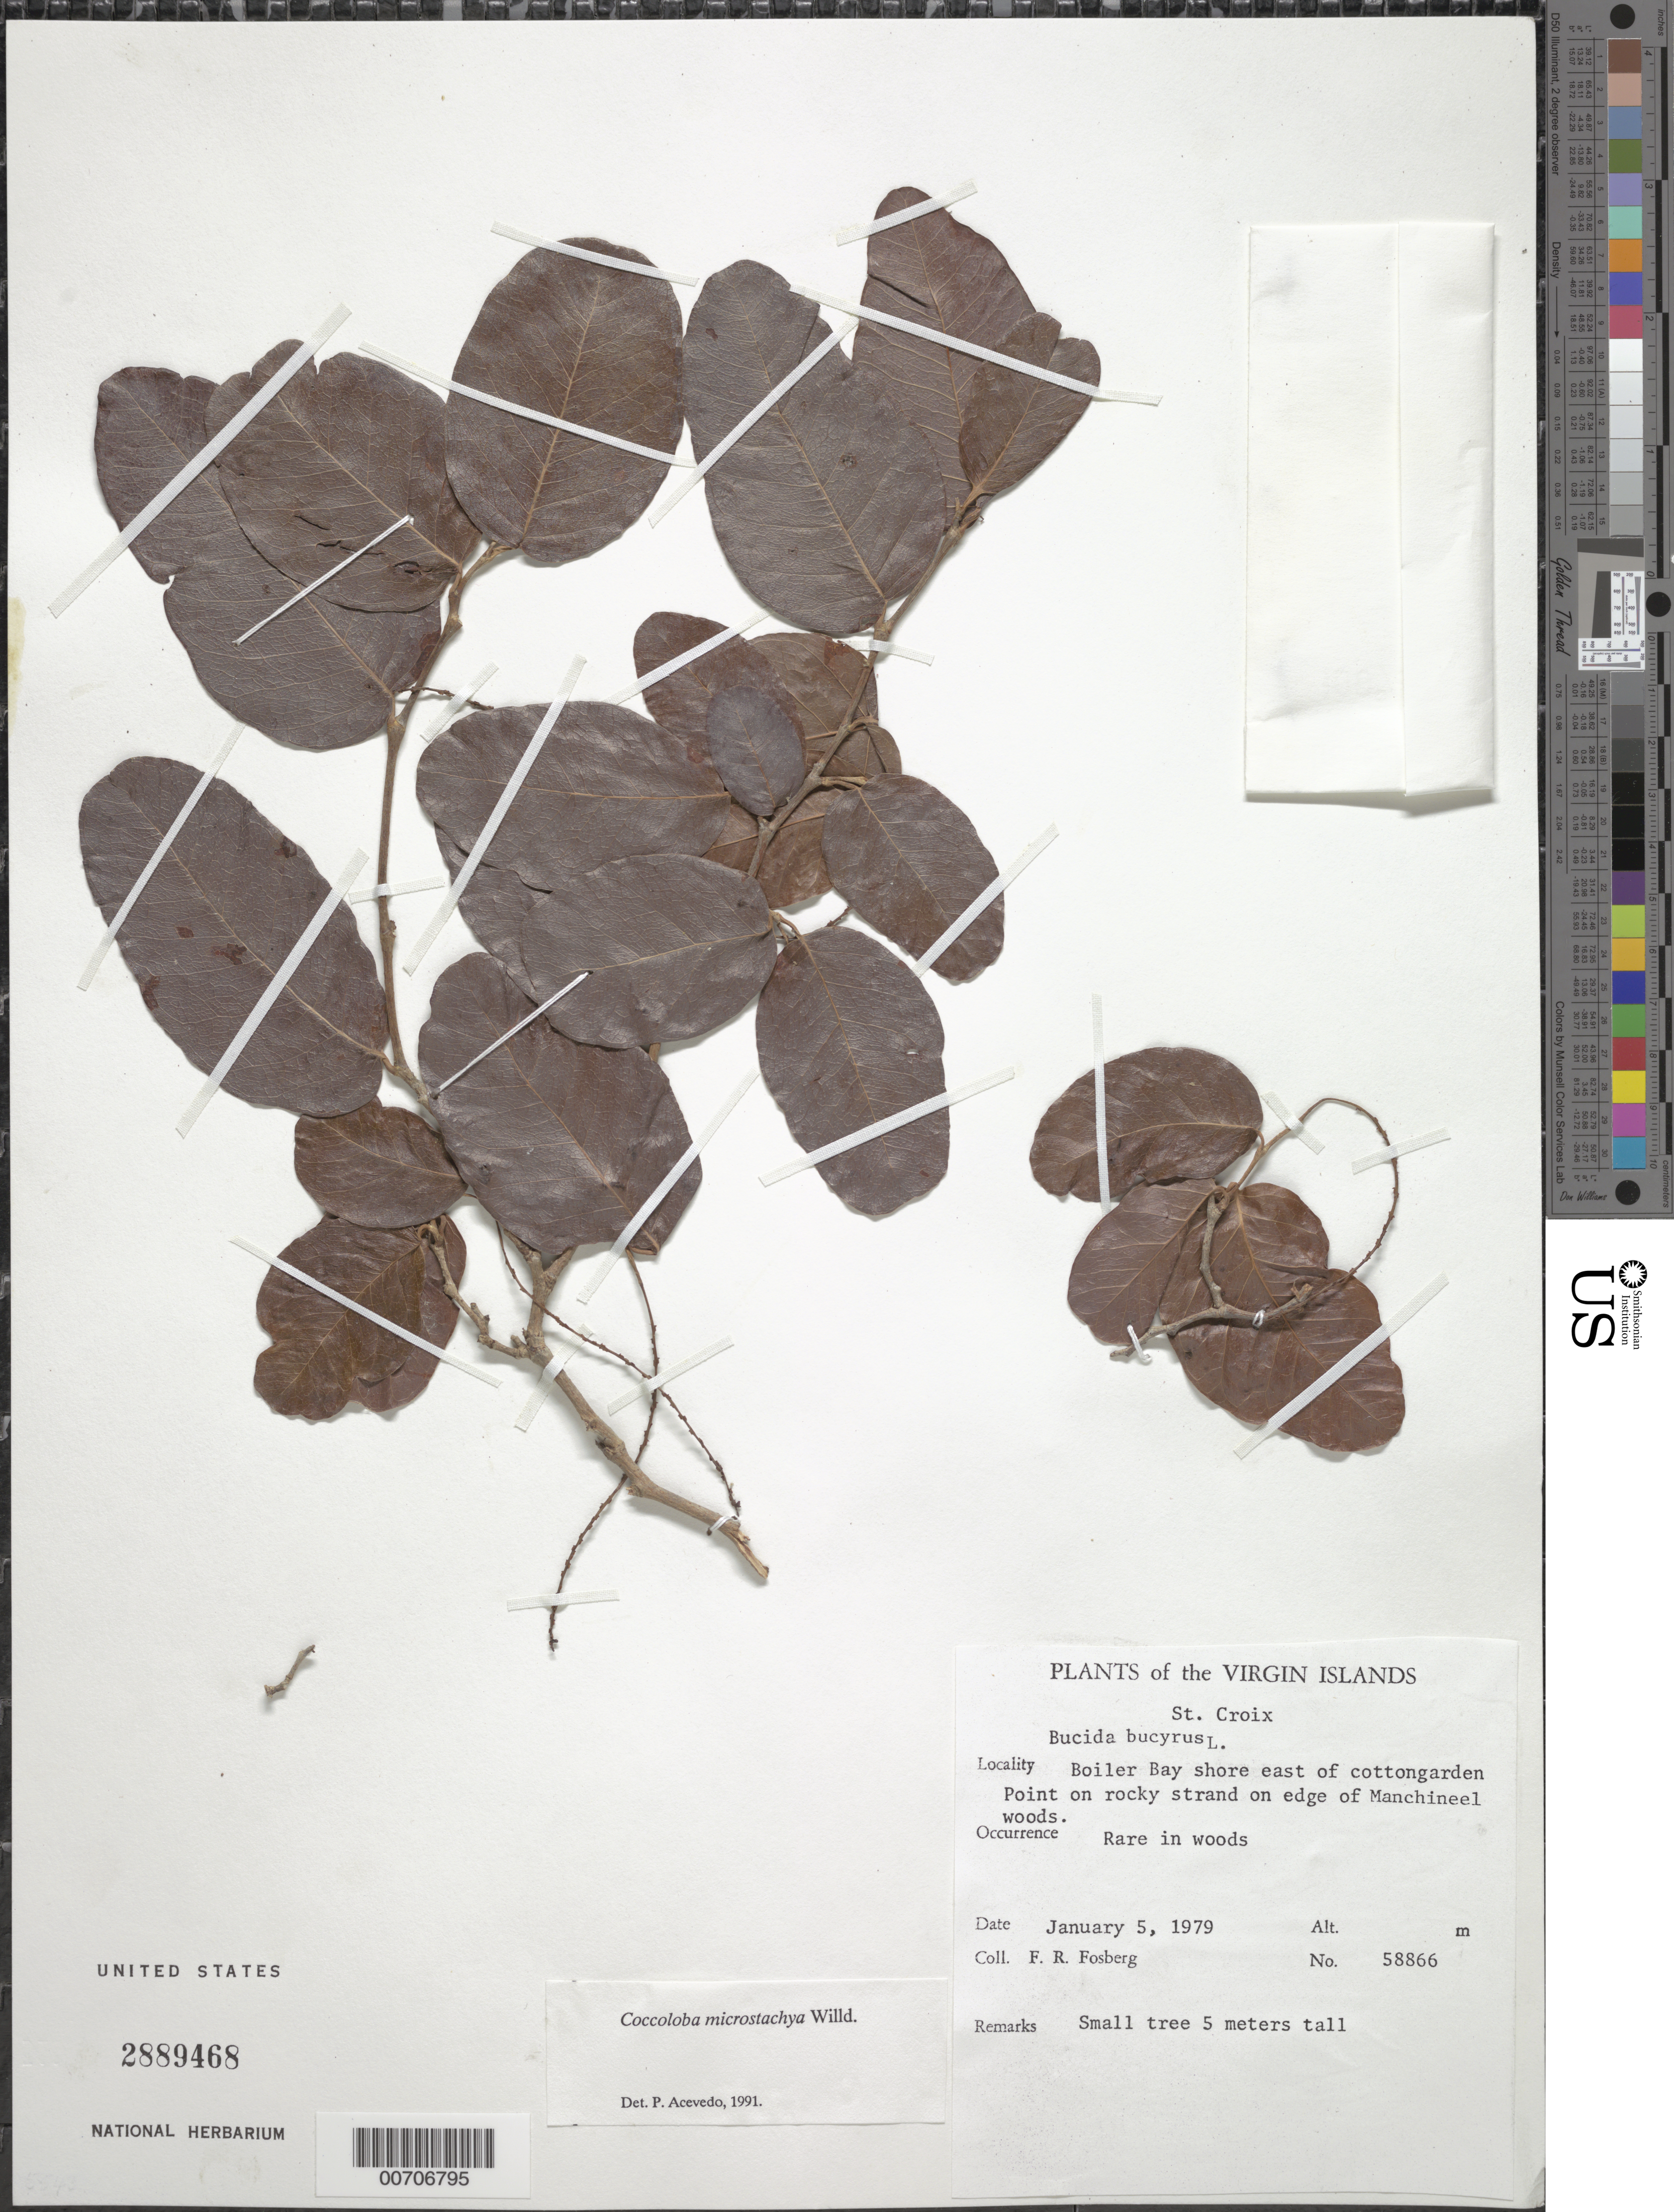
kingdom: Plantae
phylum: Tracheophyta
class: Magnoliopsida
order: Caryophyllales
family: Polygonaceae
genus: Coccoloba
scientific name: Coccoloba microstachya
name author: Willd.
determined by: Acevedo-Rodríguez, P., (BOT), Smithsonian Institution - National Museum of Natural History (UNITED STATES)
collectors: F. R. Fosberg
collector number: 58866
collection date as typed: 05 Jan 1979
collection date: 1979-01-05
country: U.S. Virgin Islands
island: St. Croix Island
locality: Boiler Bay shore E of cottongarden Point on strand on edge of Manchineel woods.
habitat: In woods.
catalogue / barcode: US 2889468